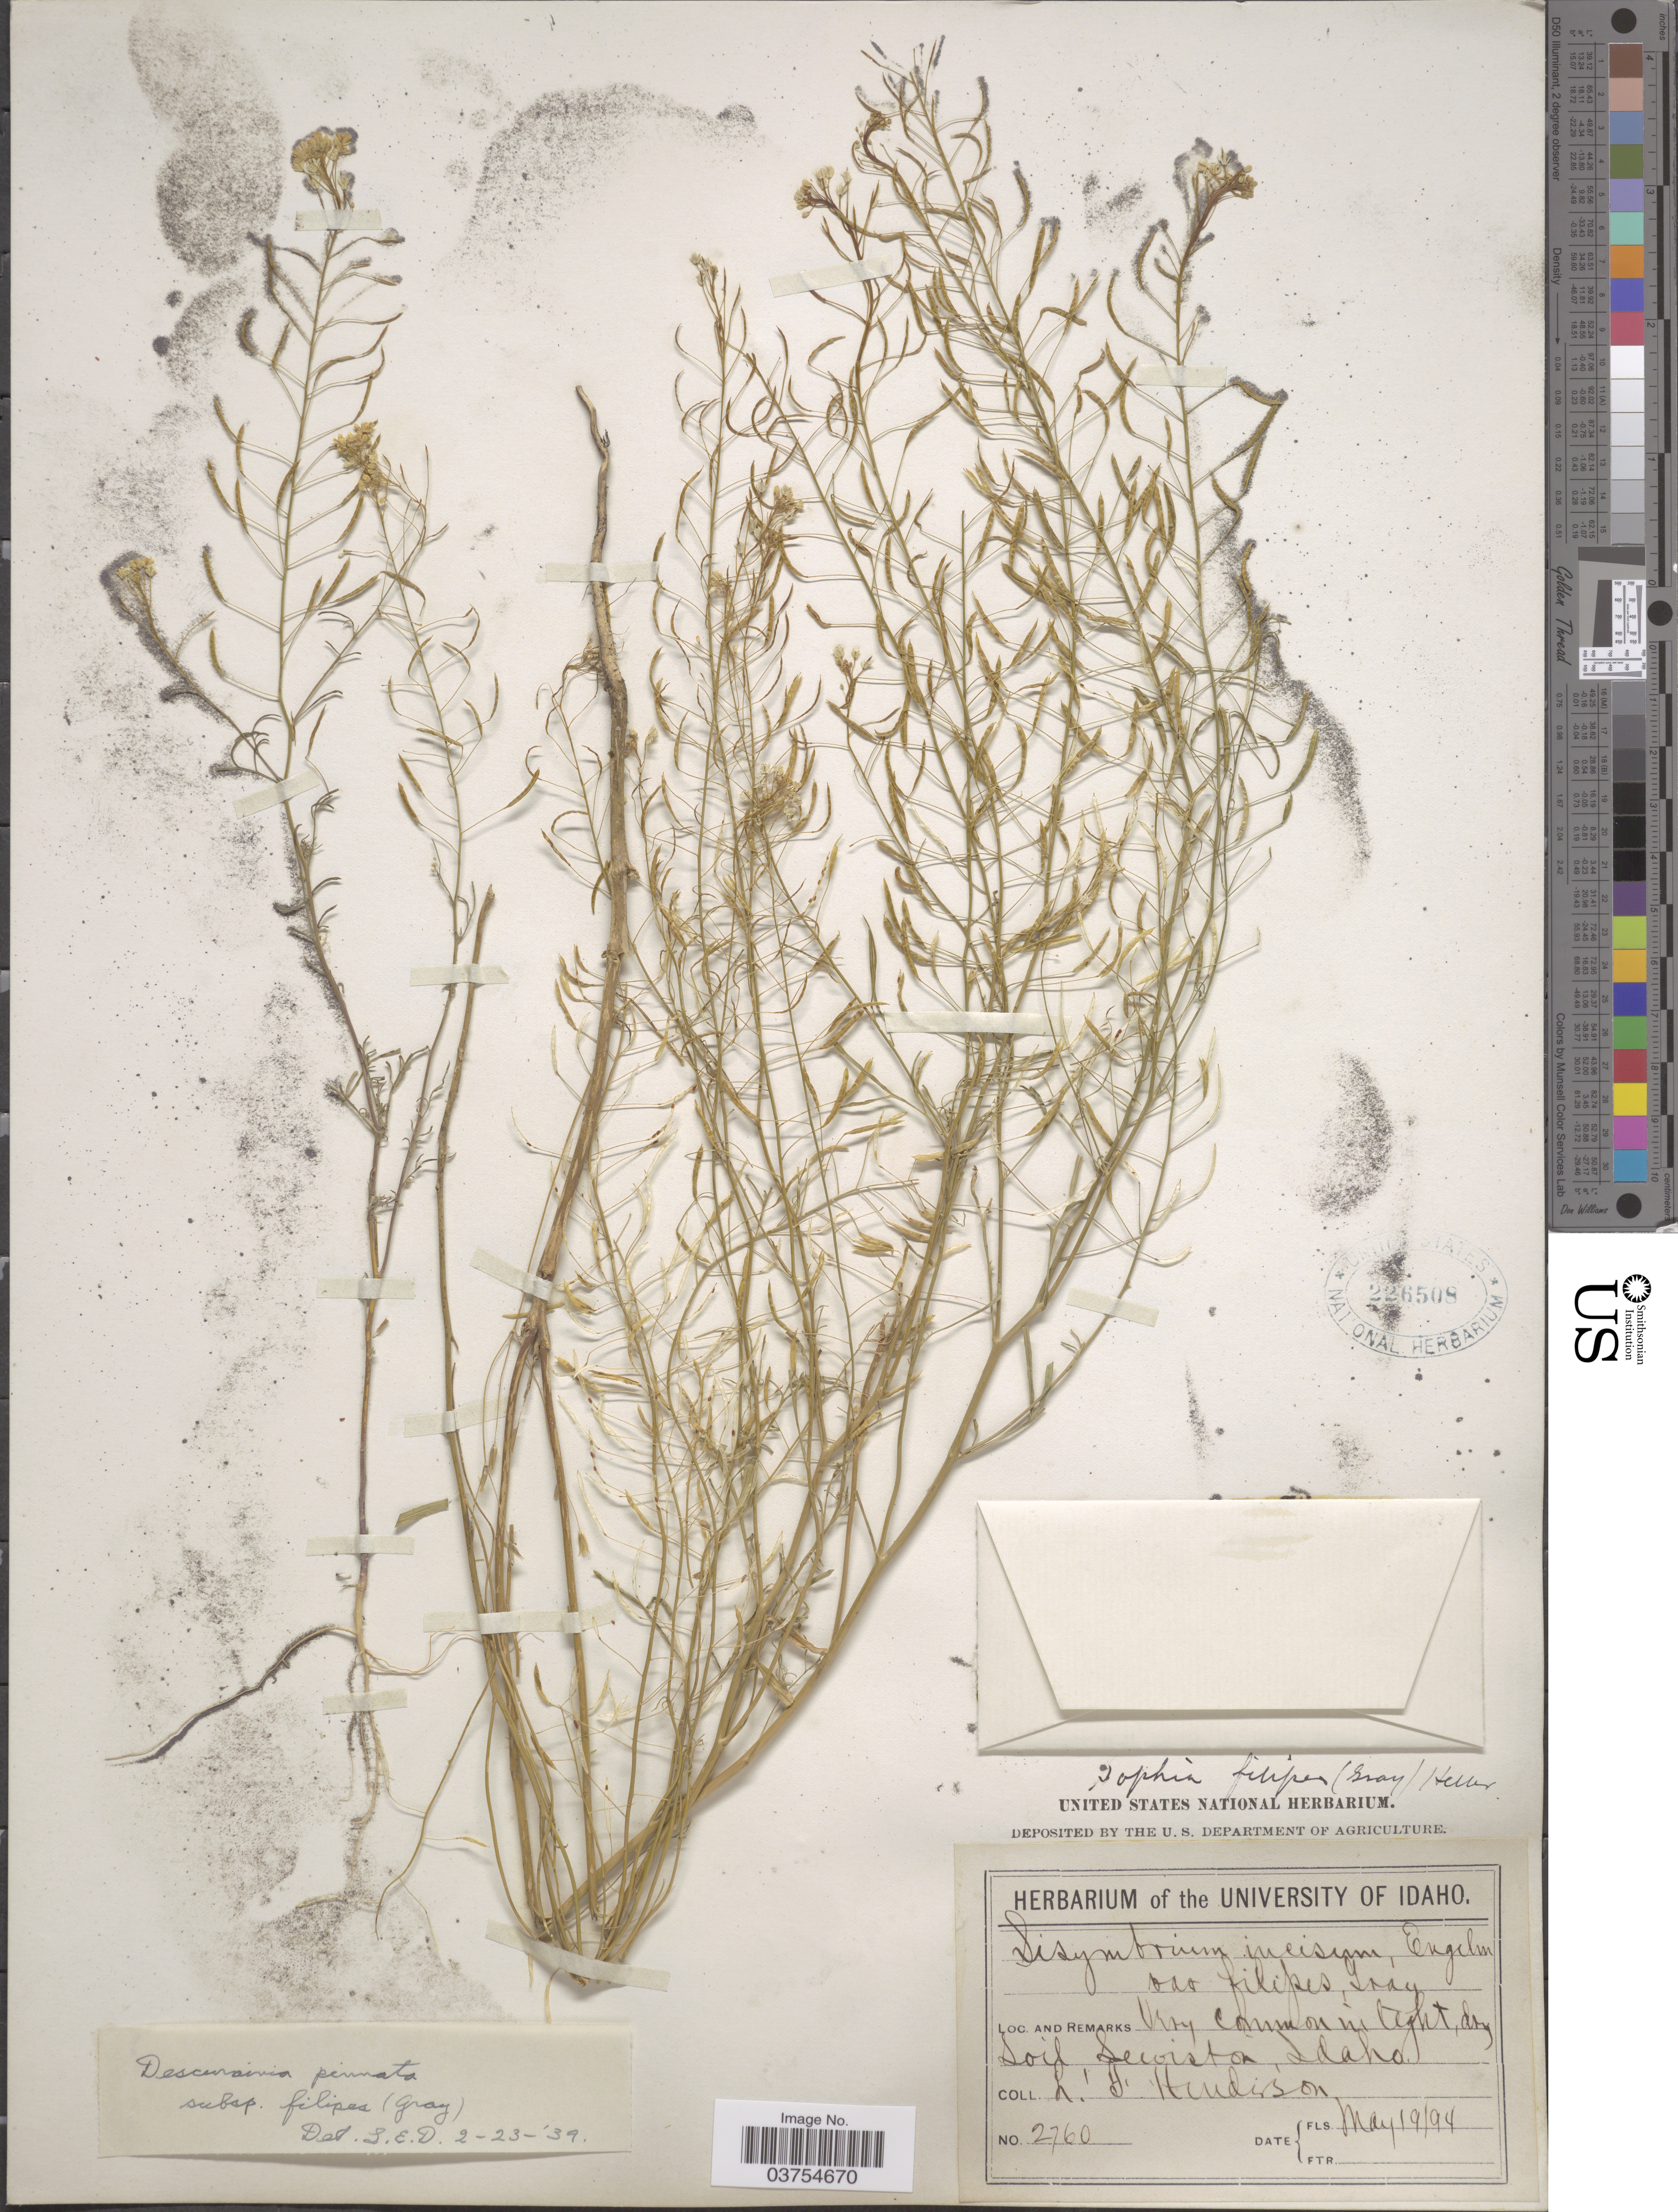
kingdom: Plantae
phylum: Tracheophyta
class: Magnoliopsida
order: Brassicales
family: Brassicaceae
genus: Descurainia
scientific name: Descurainia pinnata subsp. filipes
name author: (A. Gray) Detling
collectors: L. Henderson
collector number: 2760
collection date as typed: Transcribed d/m/y: 19/5/94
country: United States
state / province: Idaho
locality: Very common in light, dry soil. Lewiston.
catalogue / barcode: US 226508